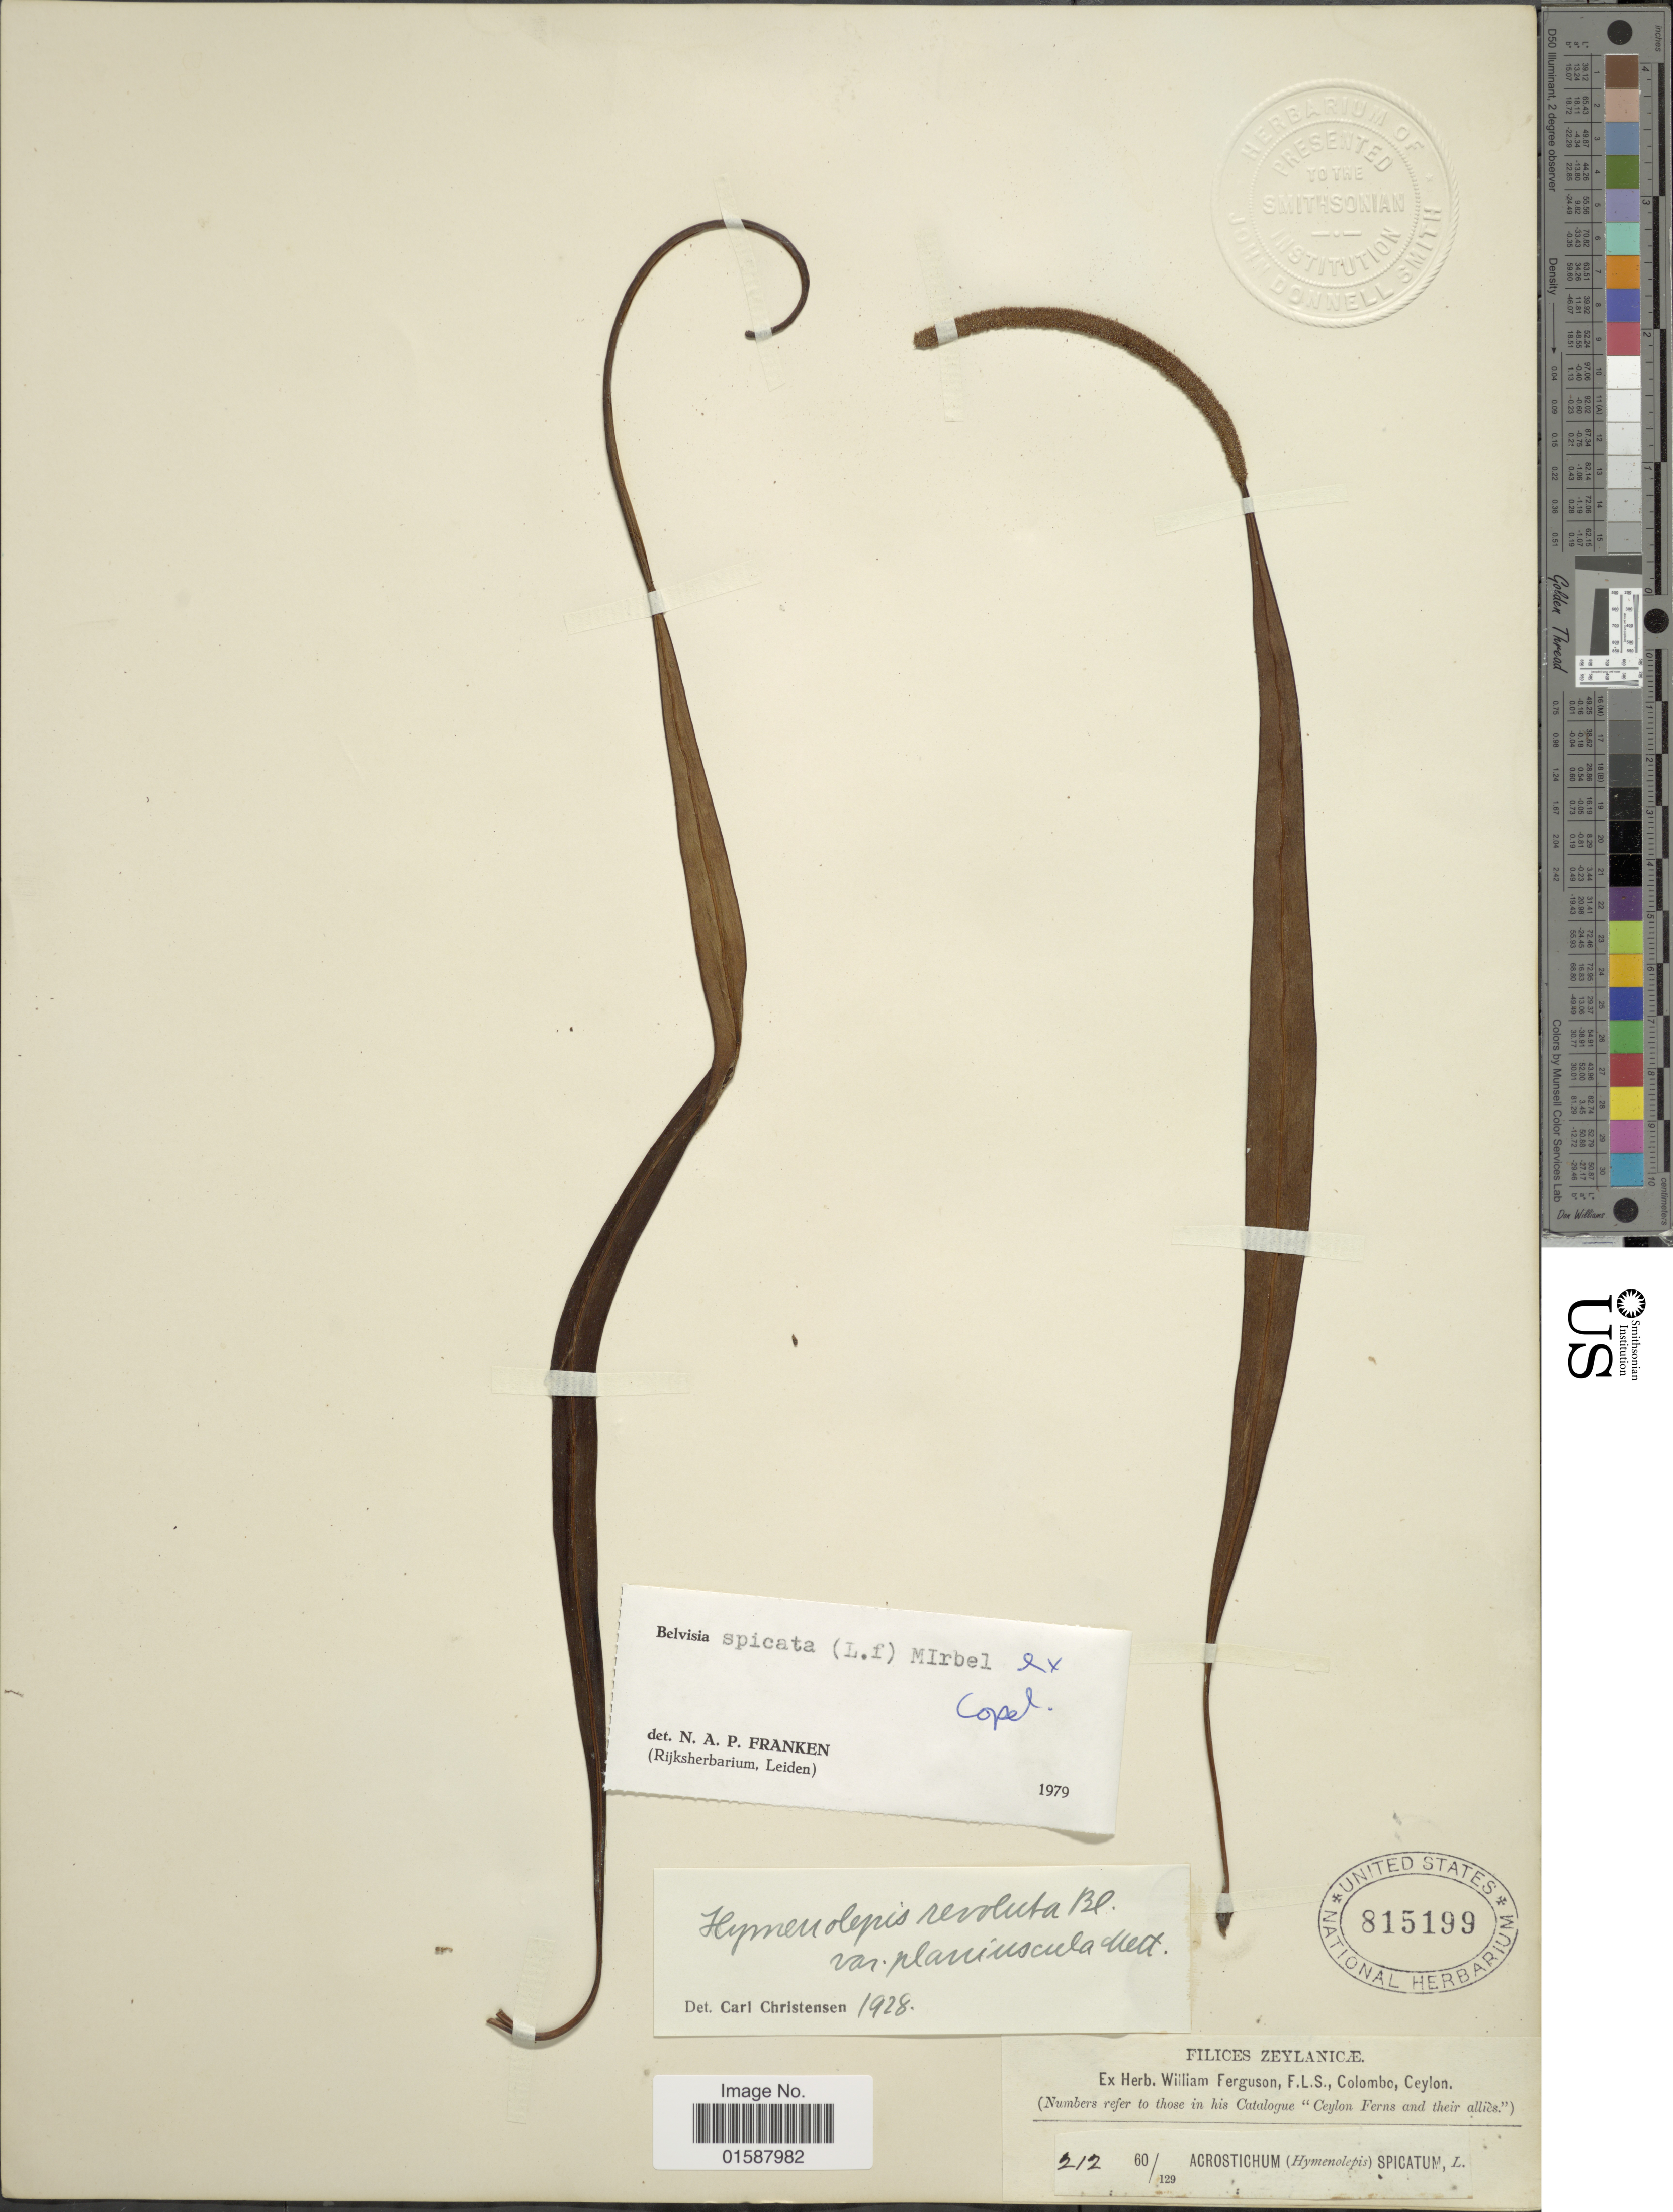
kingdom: Plantae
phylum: Tracheophyta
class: Polypodiopsida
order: Polypodiales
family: Polypodiaceae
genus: Lepisorus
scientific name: Lepisorus spicatus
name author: (L. f.) Li S. Wang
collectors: ex herb. W. Ferguson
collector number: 212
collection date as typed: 60/129?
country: Sri Lanka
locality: Zeylanicae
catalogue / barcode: US 815199